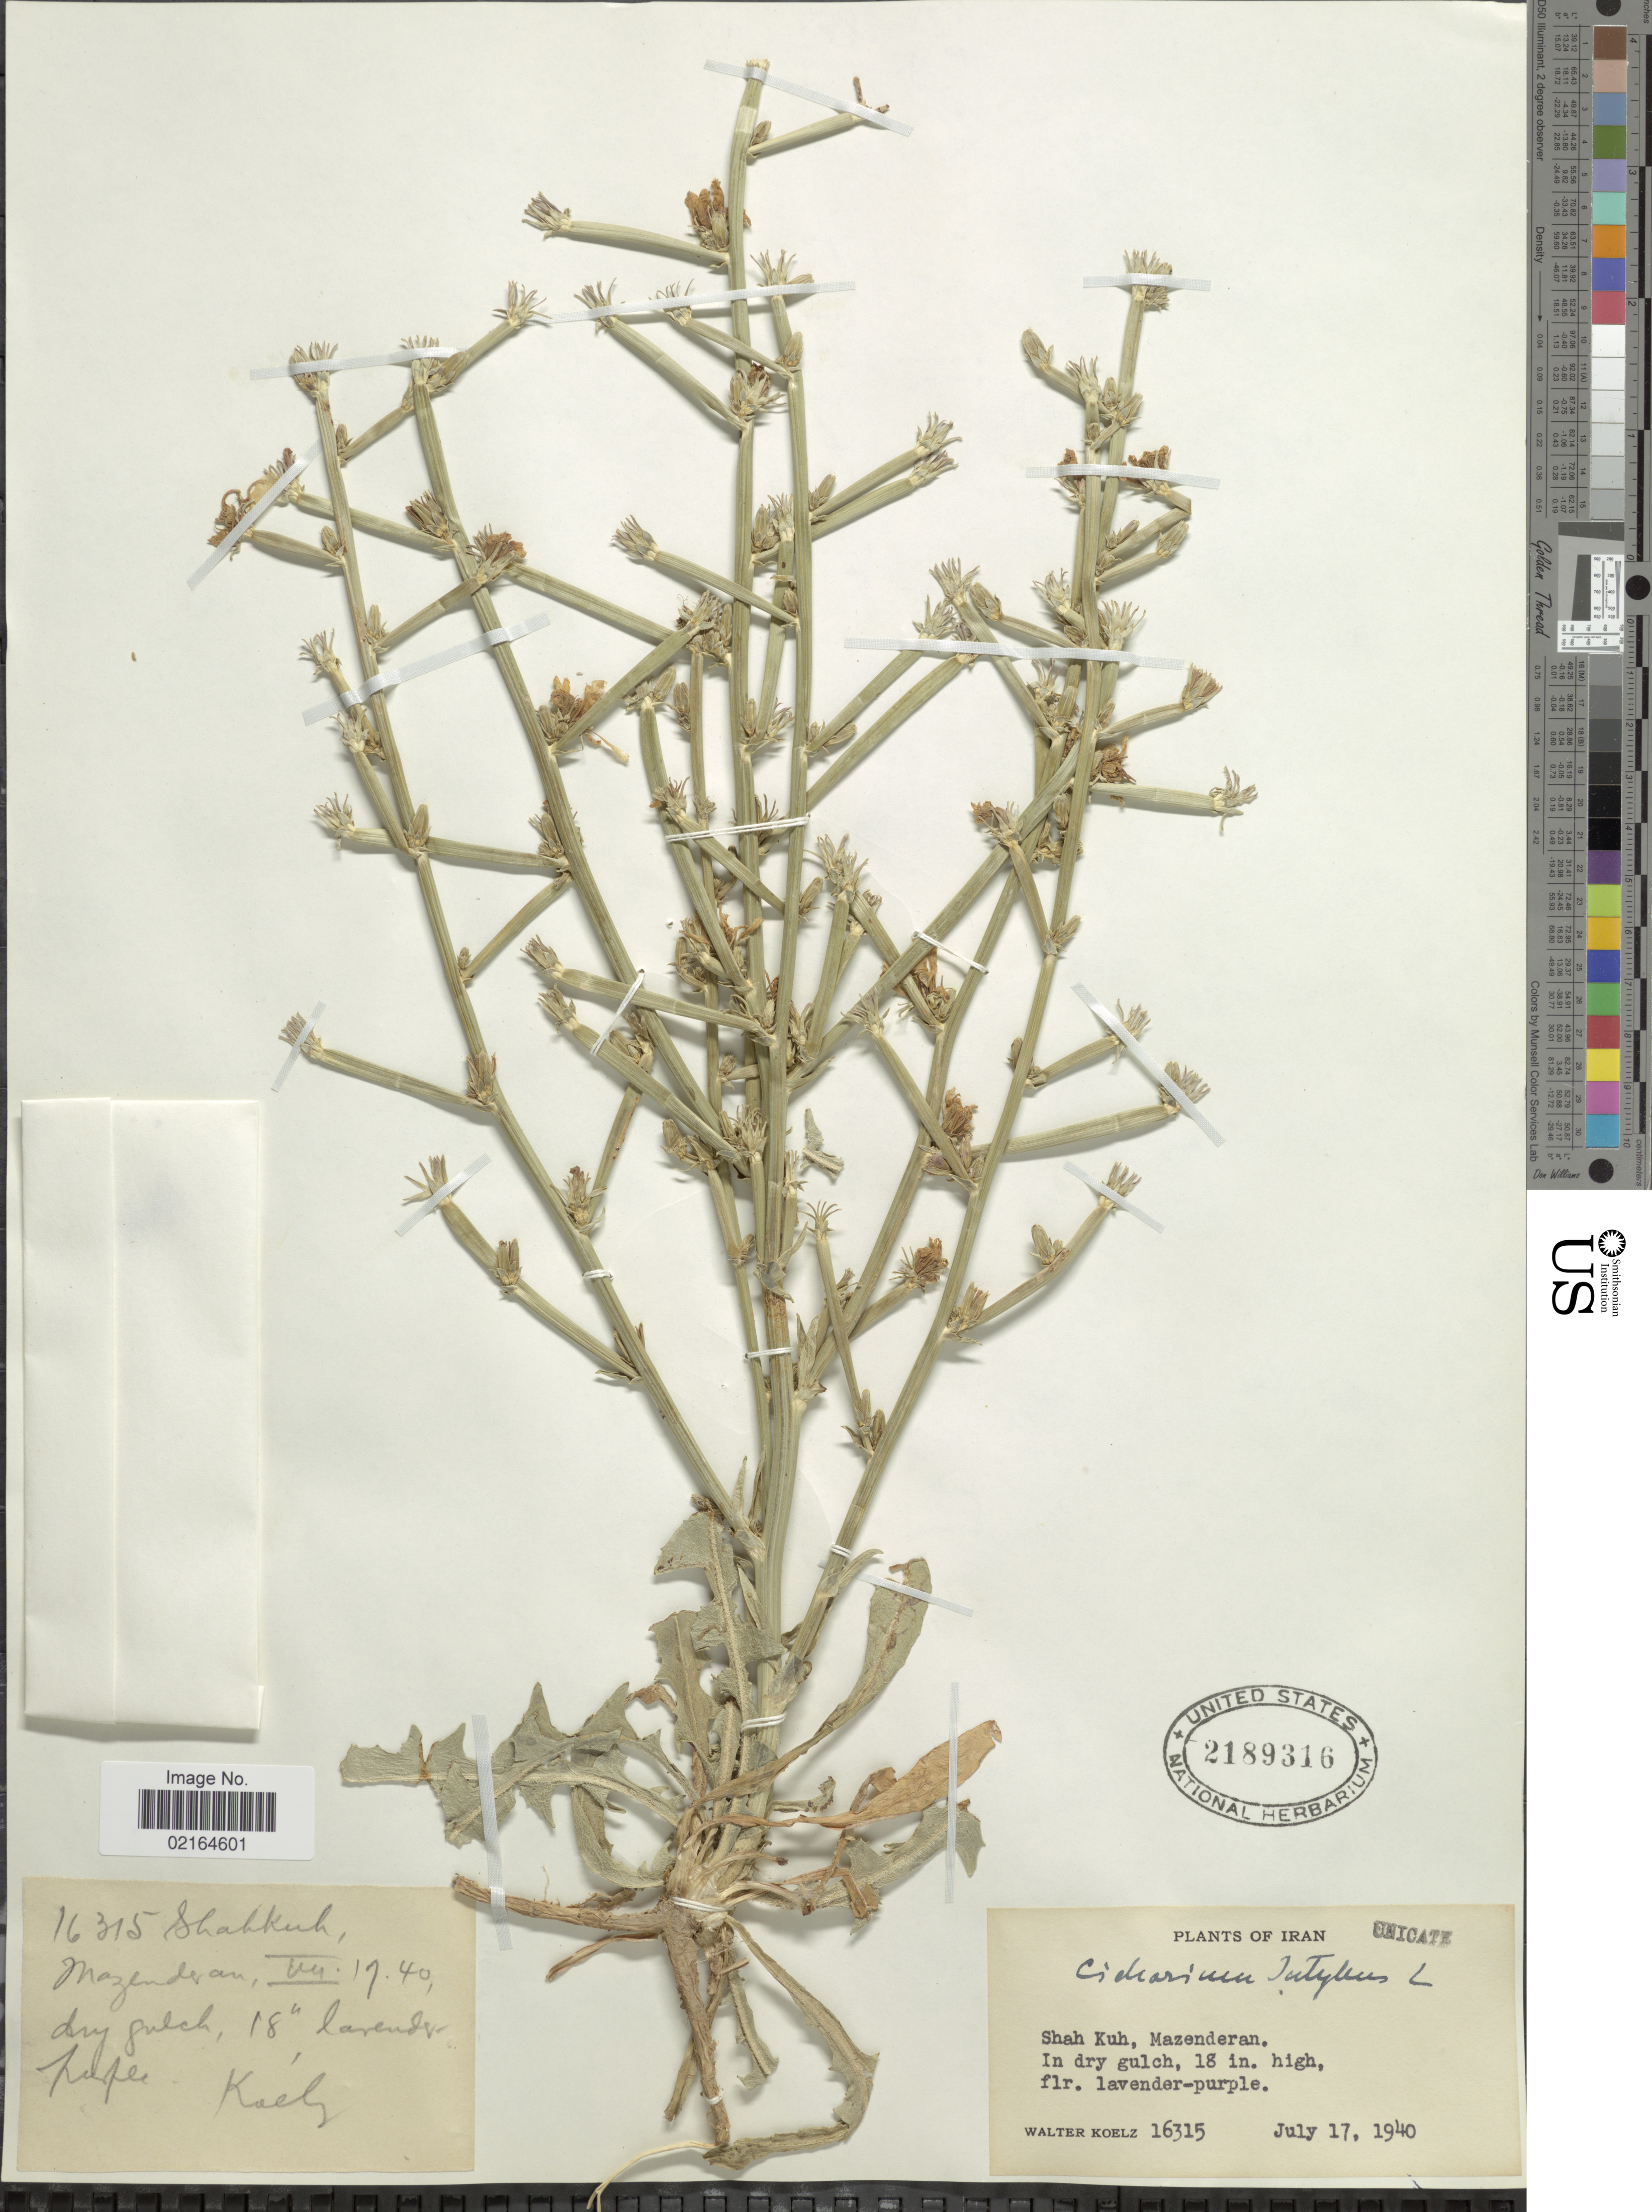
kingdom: Plantae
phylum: Tracheophyta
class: Magnoliopsida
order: Asterales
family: Asteraceae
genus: Cichorium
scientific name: Cichorium intybus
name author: L.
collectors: W. N. Koelz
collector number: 16315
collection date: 1940-07-17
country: Iran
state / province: Mazandaran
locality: Shah Kuh, Mazenderan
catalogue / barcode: US 2189316